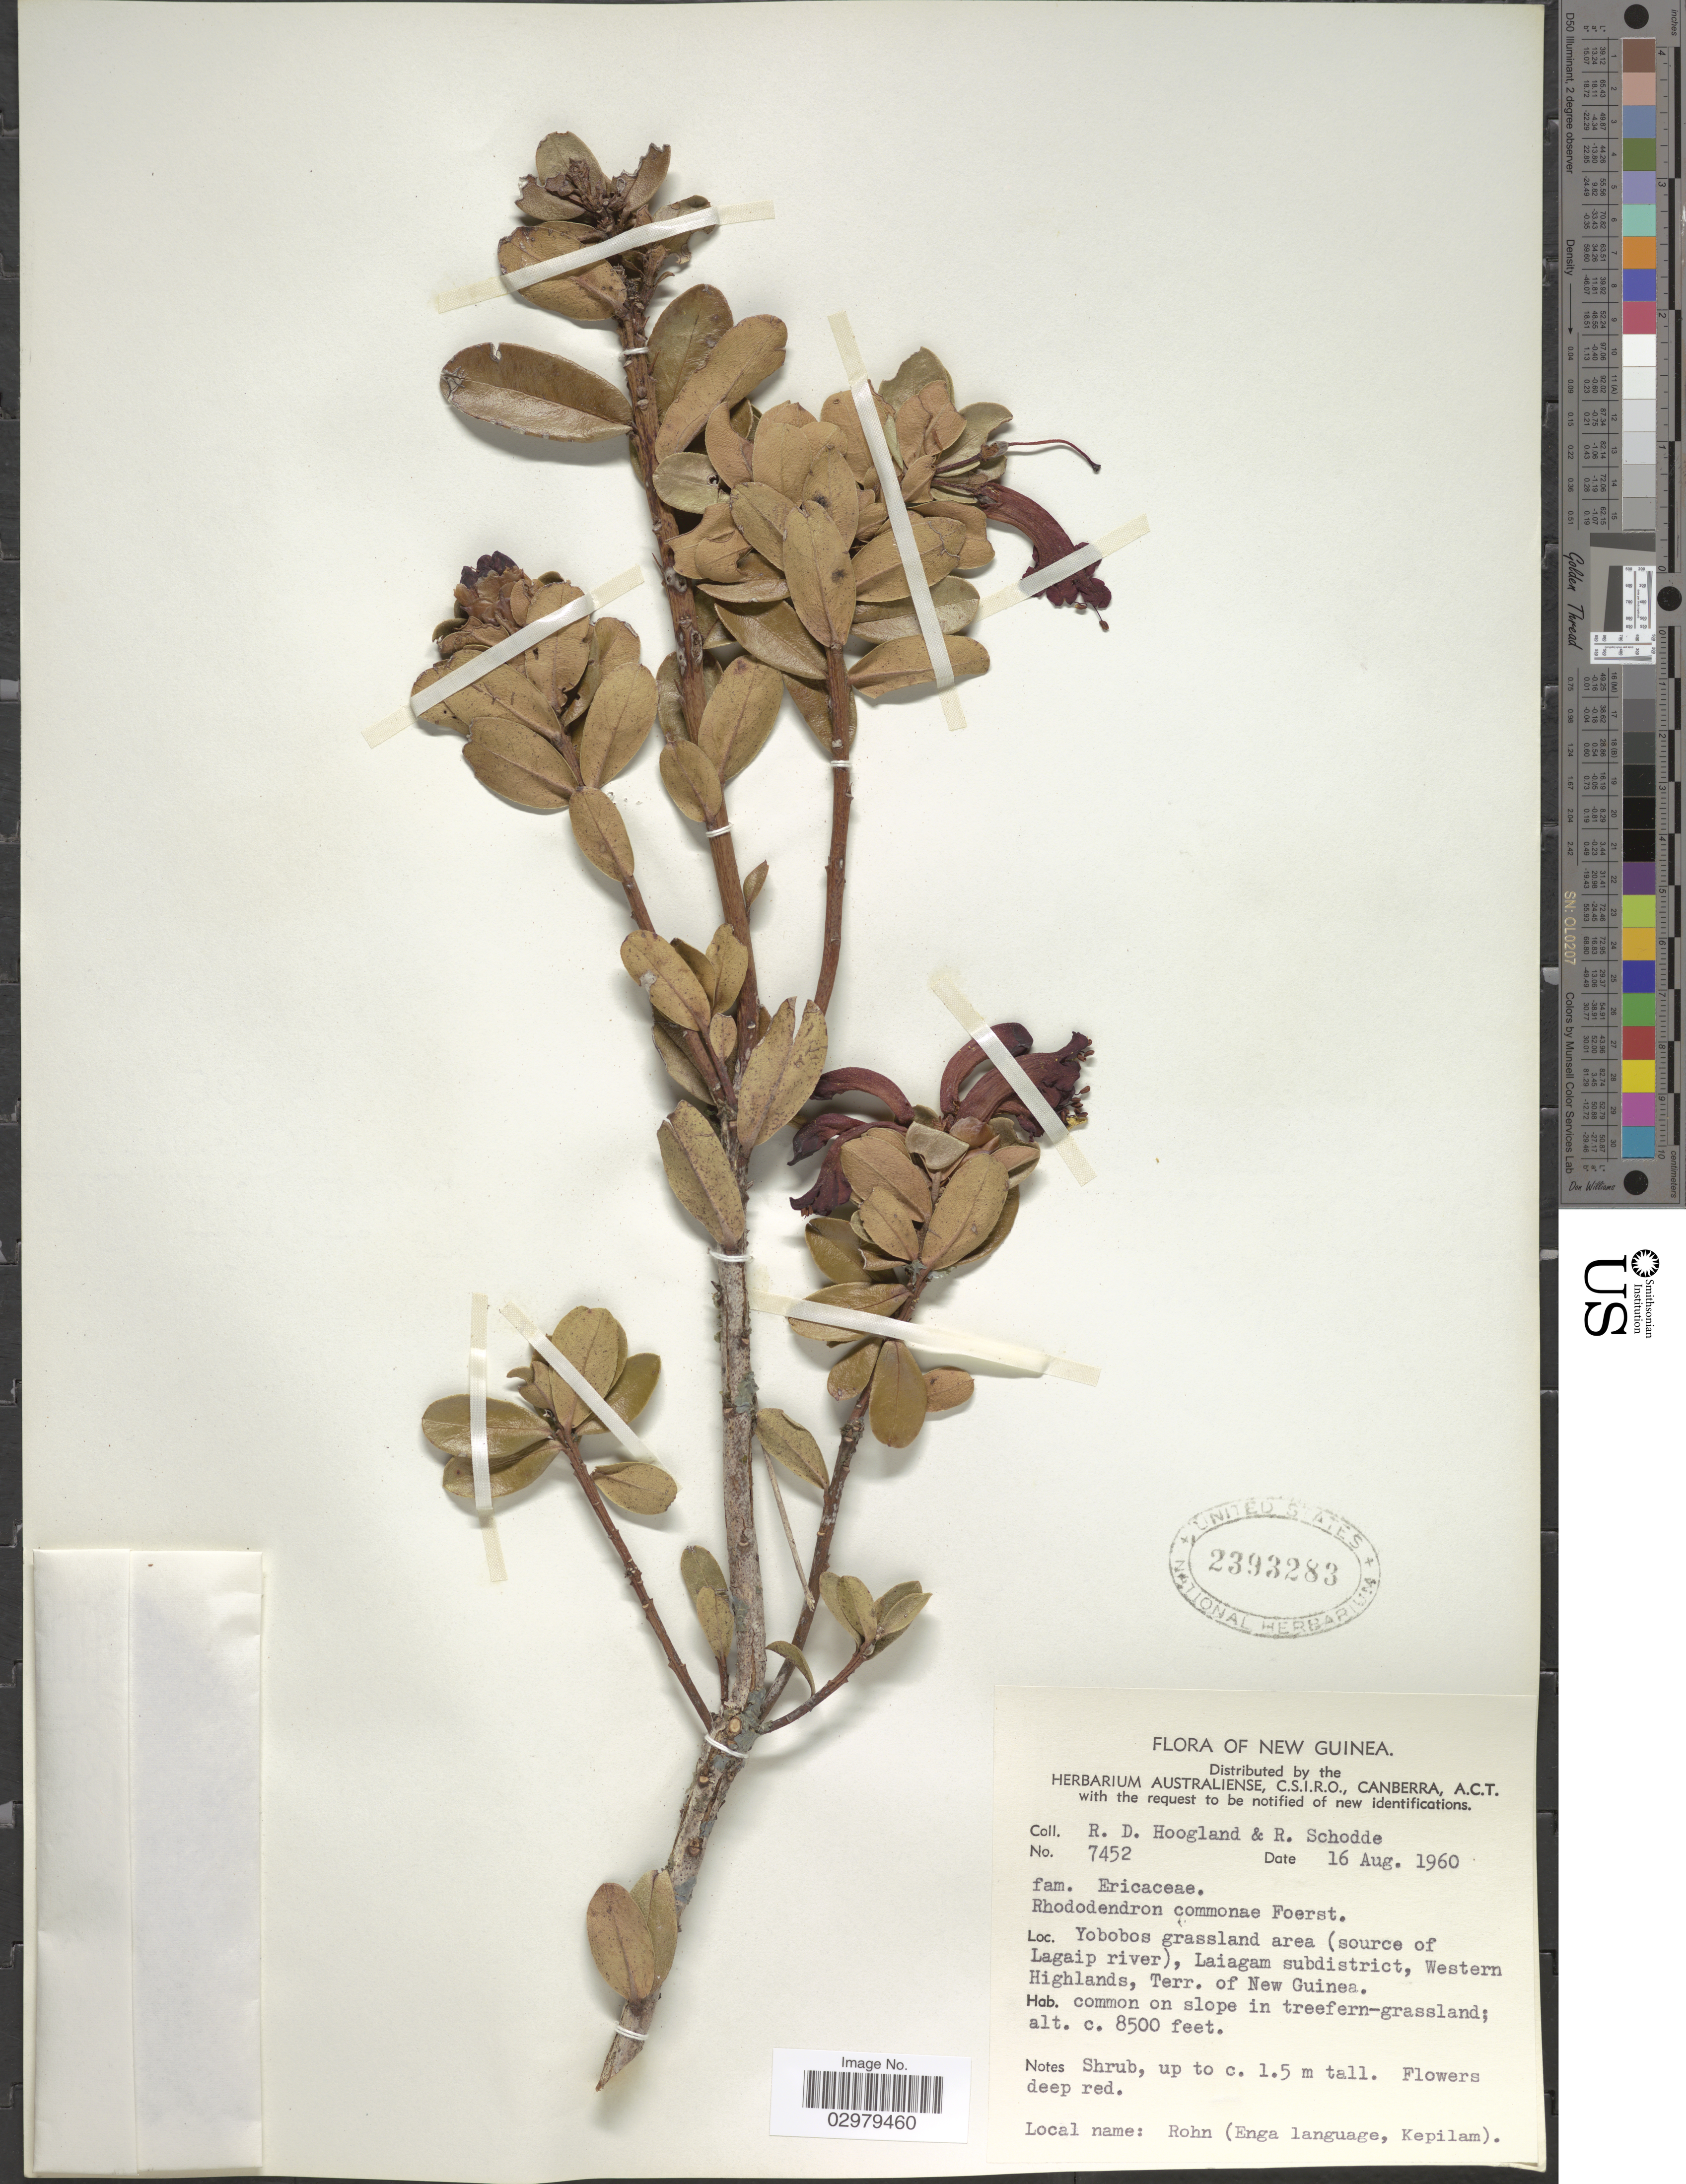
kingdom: Plantae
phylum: Tracheophyta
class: Magnoliopsida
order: Ericales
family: Ericaceae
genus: Rhododendron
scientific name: Rhododendron commonae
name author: F. Först.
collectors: R. D. Hoogland & R. Schodde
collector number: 7452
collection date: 1960-08-16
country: Papua New Guinea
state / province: Western Highlands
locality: New Guinea. Yobobos grassland area (source of Lagaip river), Laiagam subdistrict, Western Highlands, Terr. of New Guinea.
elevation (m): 2591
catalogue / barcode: US 2393283